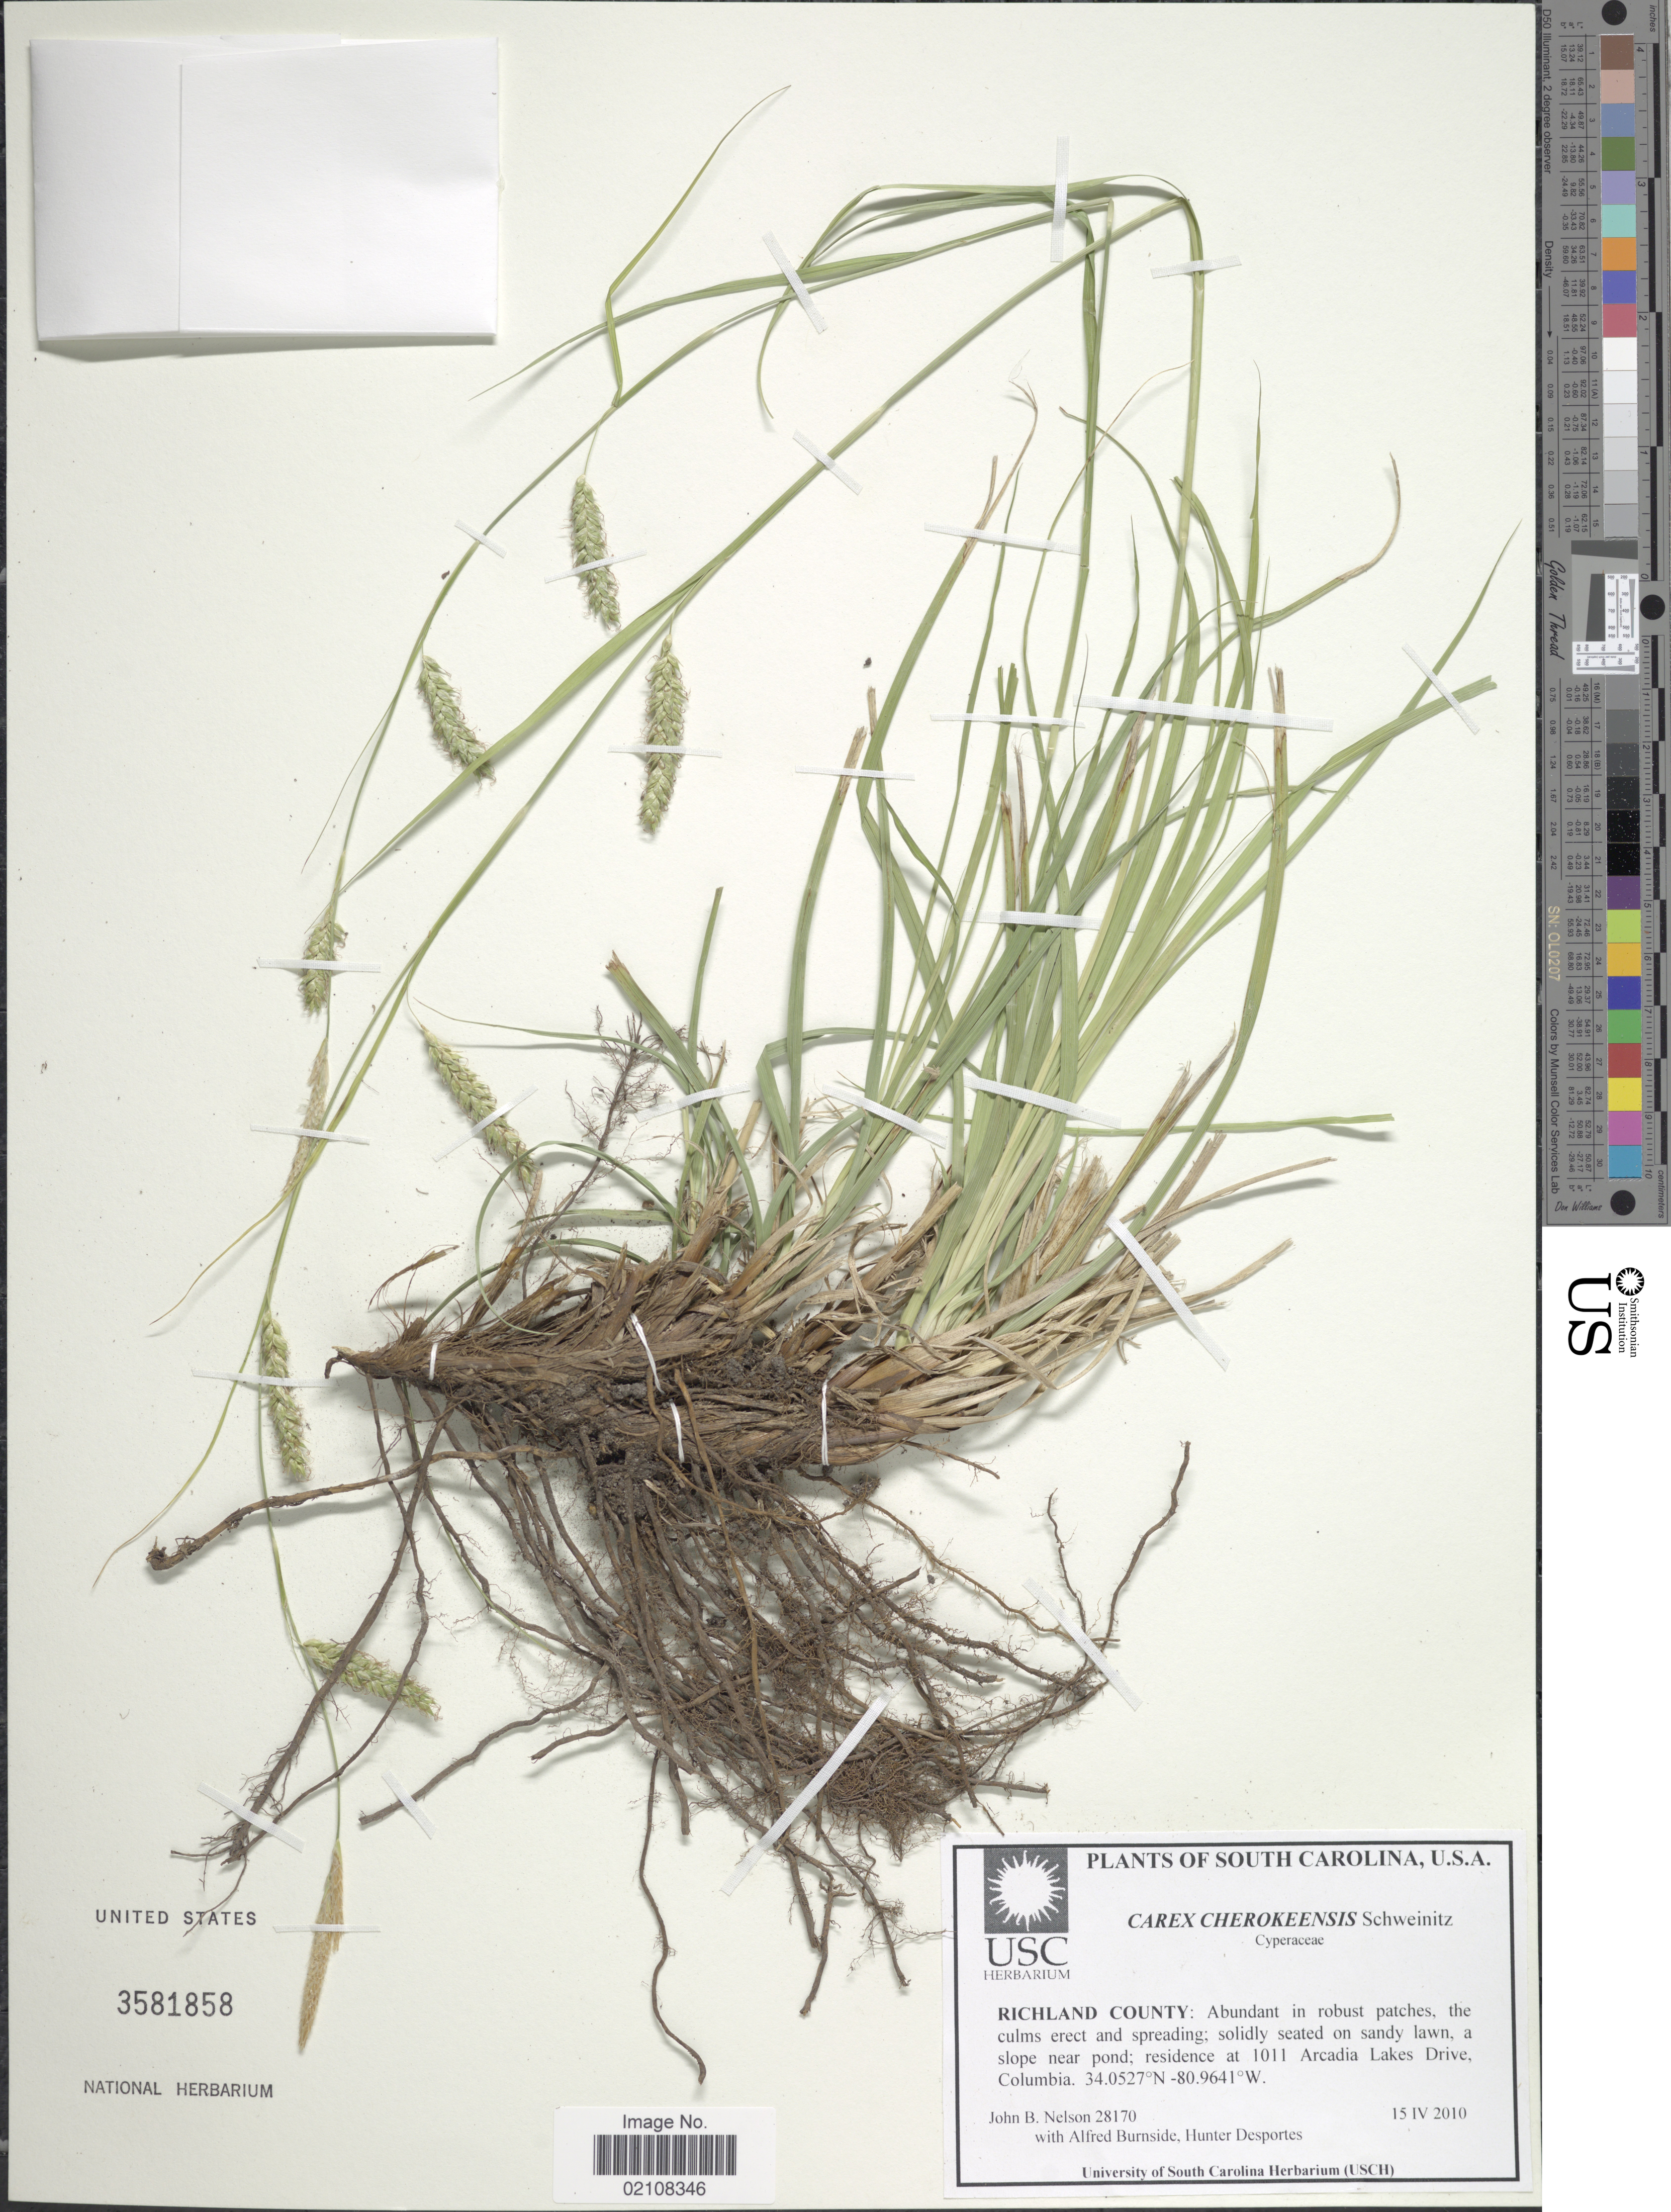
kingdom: Plantae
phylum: Tracheophyta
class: Liliopsida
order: Poales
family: Cyperaceae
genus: Carex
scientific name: Carex cherokeensis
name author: Schwein.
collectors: J. B. Nelson, A. Burnside & H. Desportes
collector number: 28170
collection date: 2010-04-15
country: United States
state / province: South Carolina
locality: Richland County: Abundant in robust patches, the culms erect and spreading, solidly seated on sandy lawn, a slope near pond, residence at 1011 Aracadia Lakes Drive, Columbia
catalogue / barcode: US 3581858